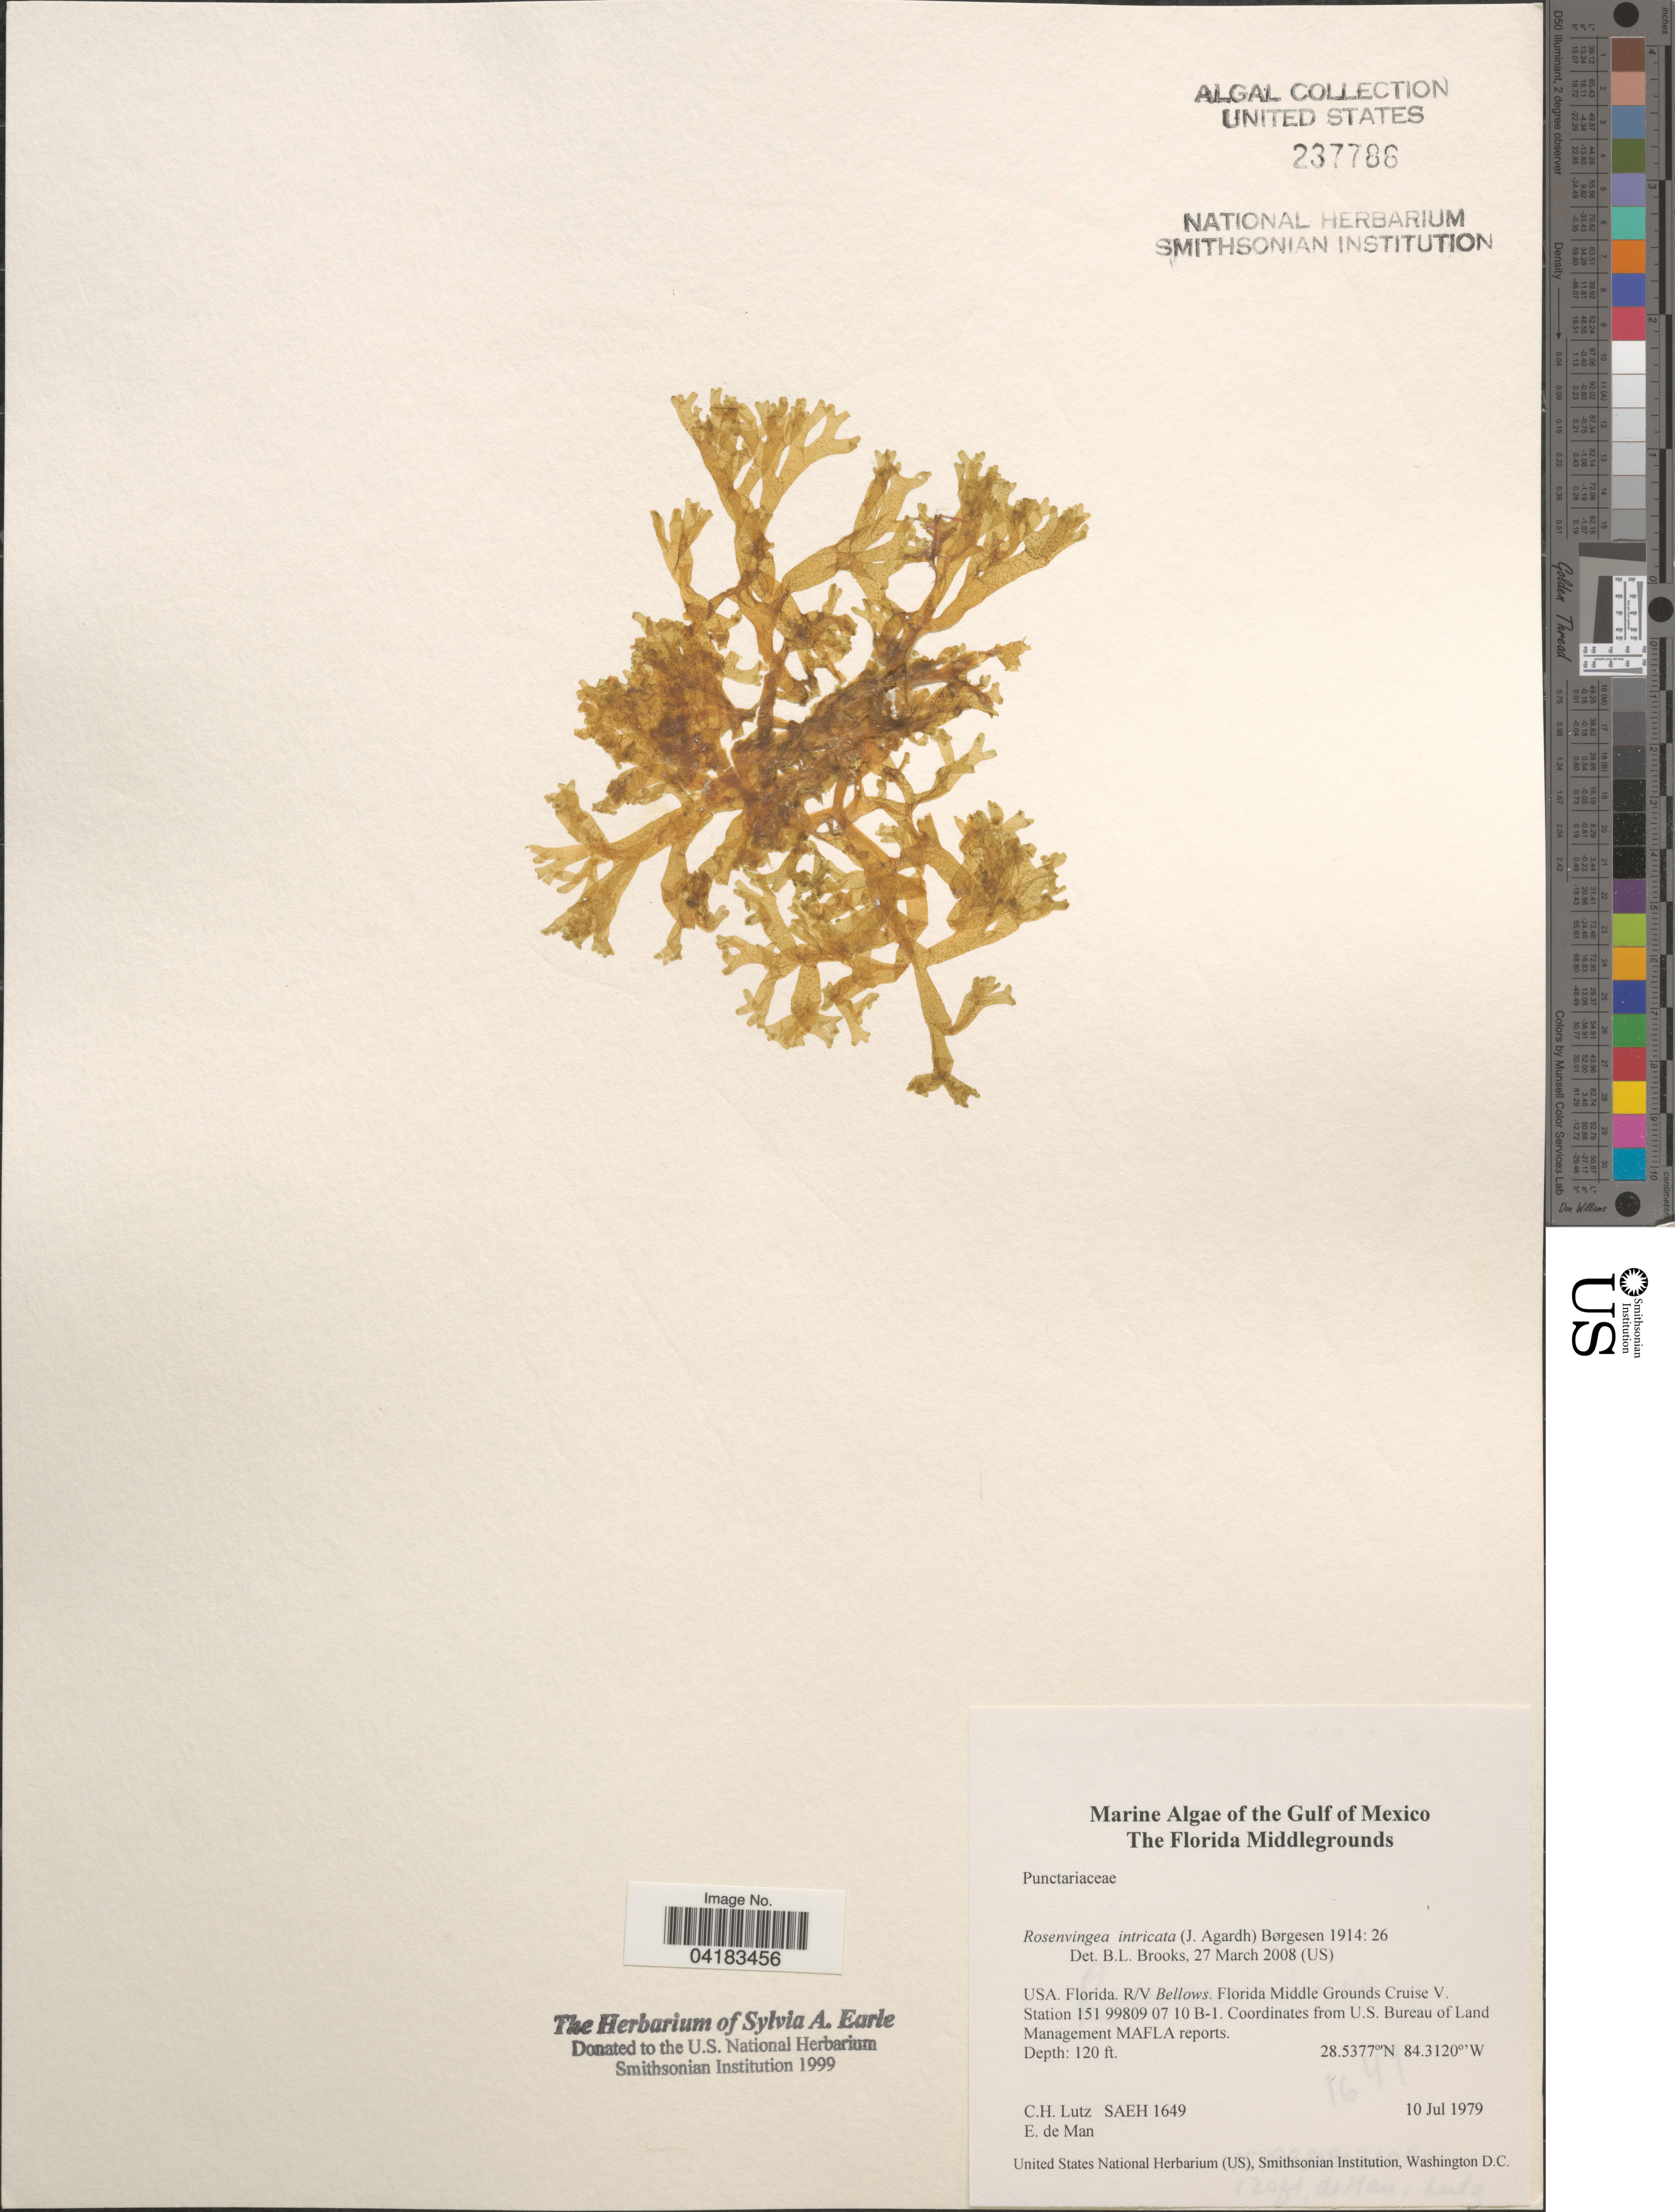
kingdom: Chromista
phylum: Ochrophyta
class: Phaeophyceae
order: Scytosiphonales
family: Scytosiphonaceae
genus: Rosenvingea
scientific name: Rosenvingea endiviifolia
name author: (Martius) M.J. Wynne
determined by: Algae name updating Project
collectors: C. Lutz & E. de Man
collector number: SAEH1649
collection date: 1979-07-10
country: United States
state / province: Florida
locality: The Gulf of Mexico. The Florida Middlegrounds. R/V Bellows. Florida Middle Grounds Cruise V. Station 151 99809 07 10 B-1.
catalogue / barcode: US 237786